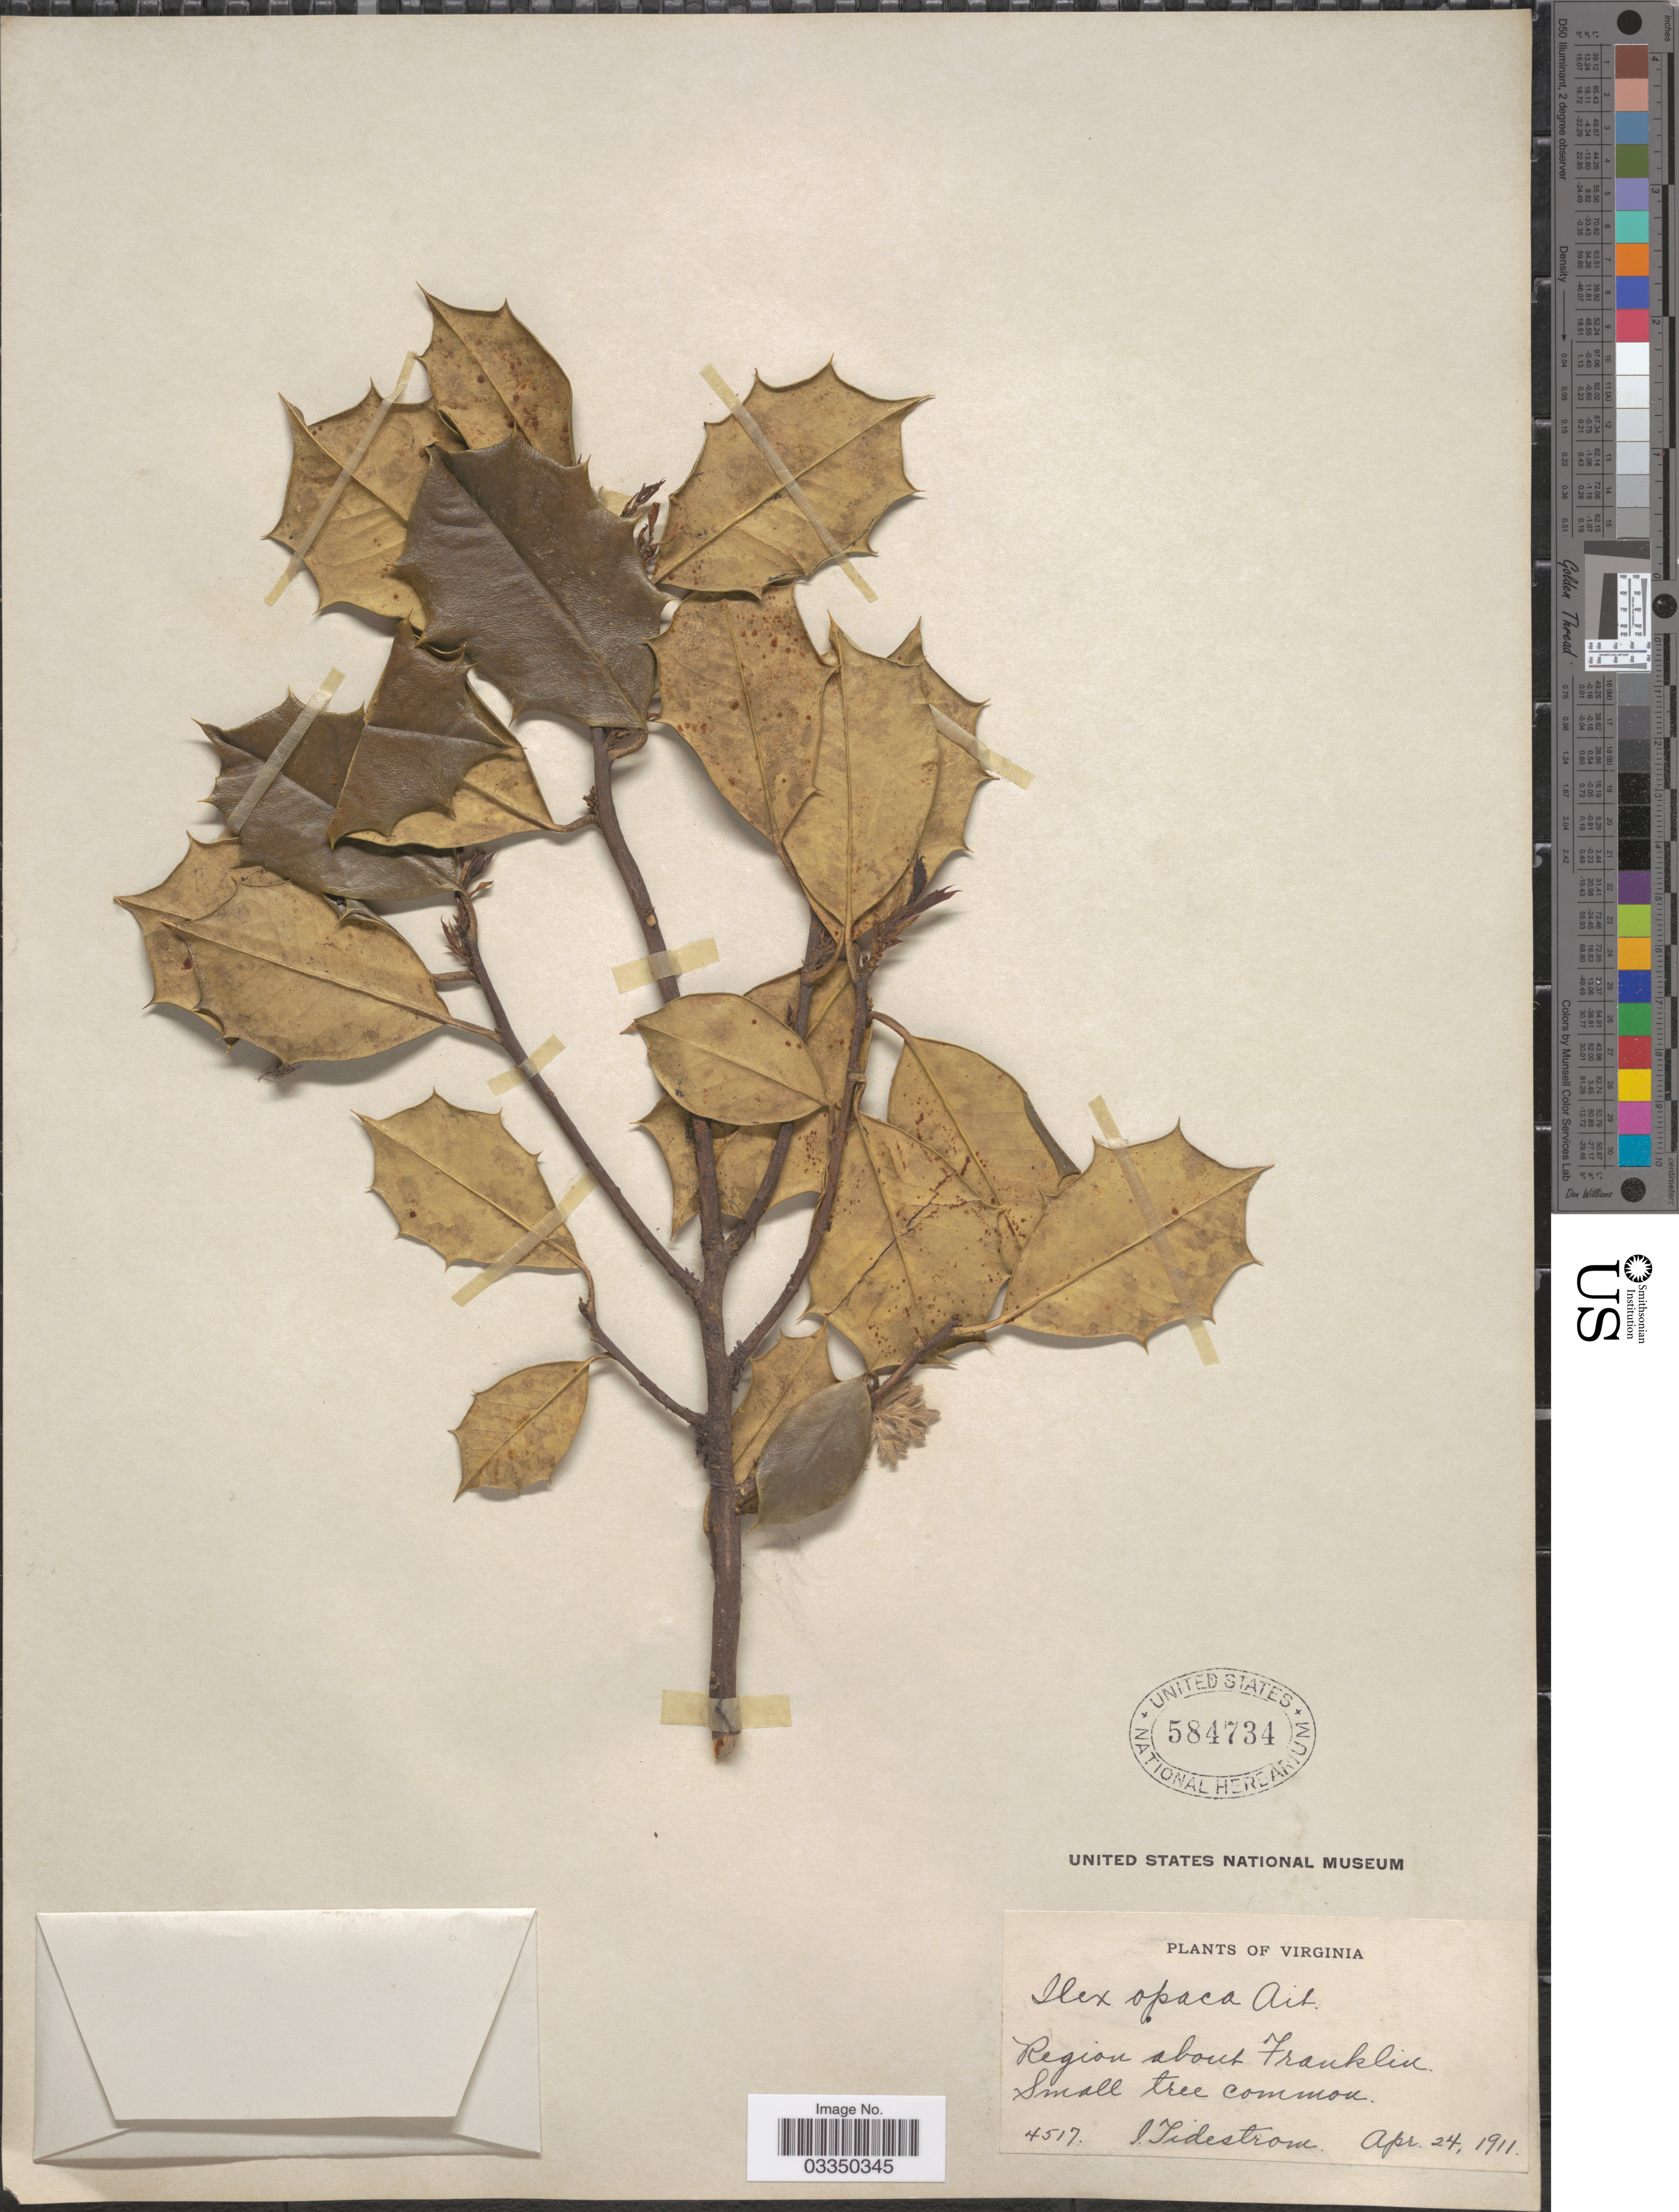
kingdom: Plantae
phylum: Tracheophyta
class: Magnoliopsida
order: Aquifoliales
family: Aquifoliaceae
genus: Ilex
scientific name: Ilex opaca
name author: Aiton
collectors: I. F. Tidestrom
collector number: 4517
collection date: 1911-04-24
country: United States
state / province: Virginia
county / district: City of Franklin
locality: Region about Franklin.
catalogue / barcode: US 584734